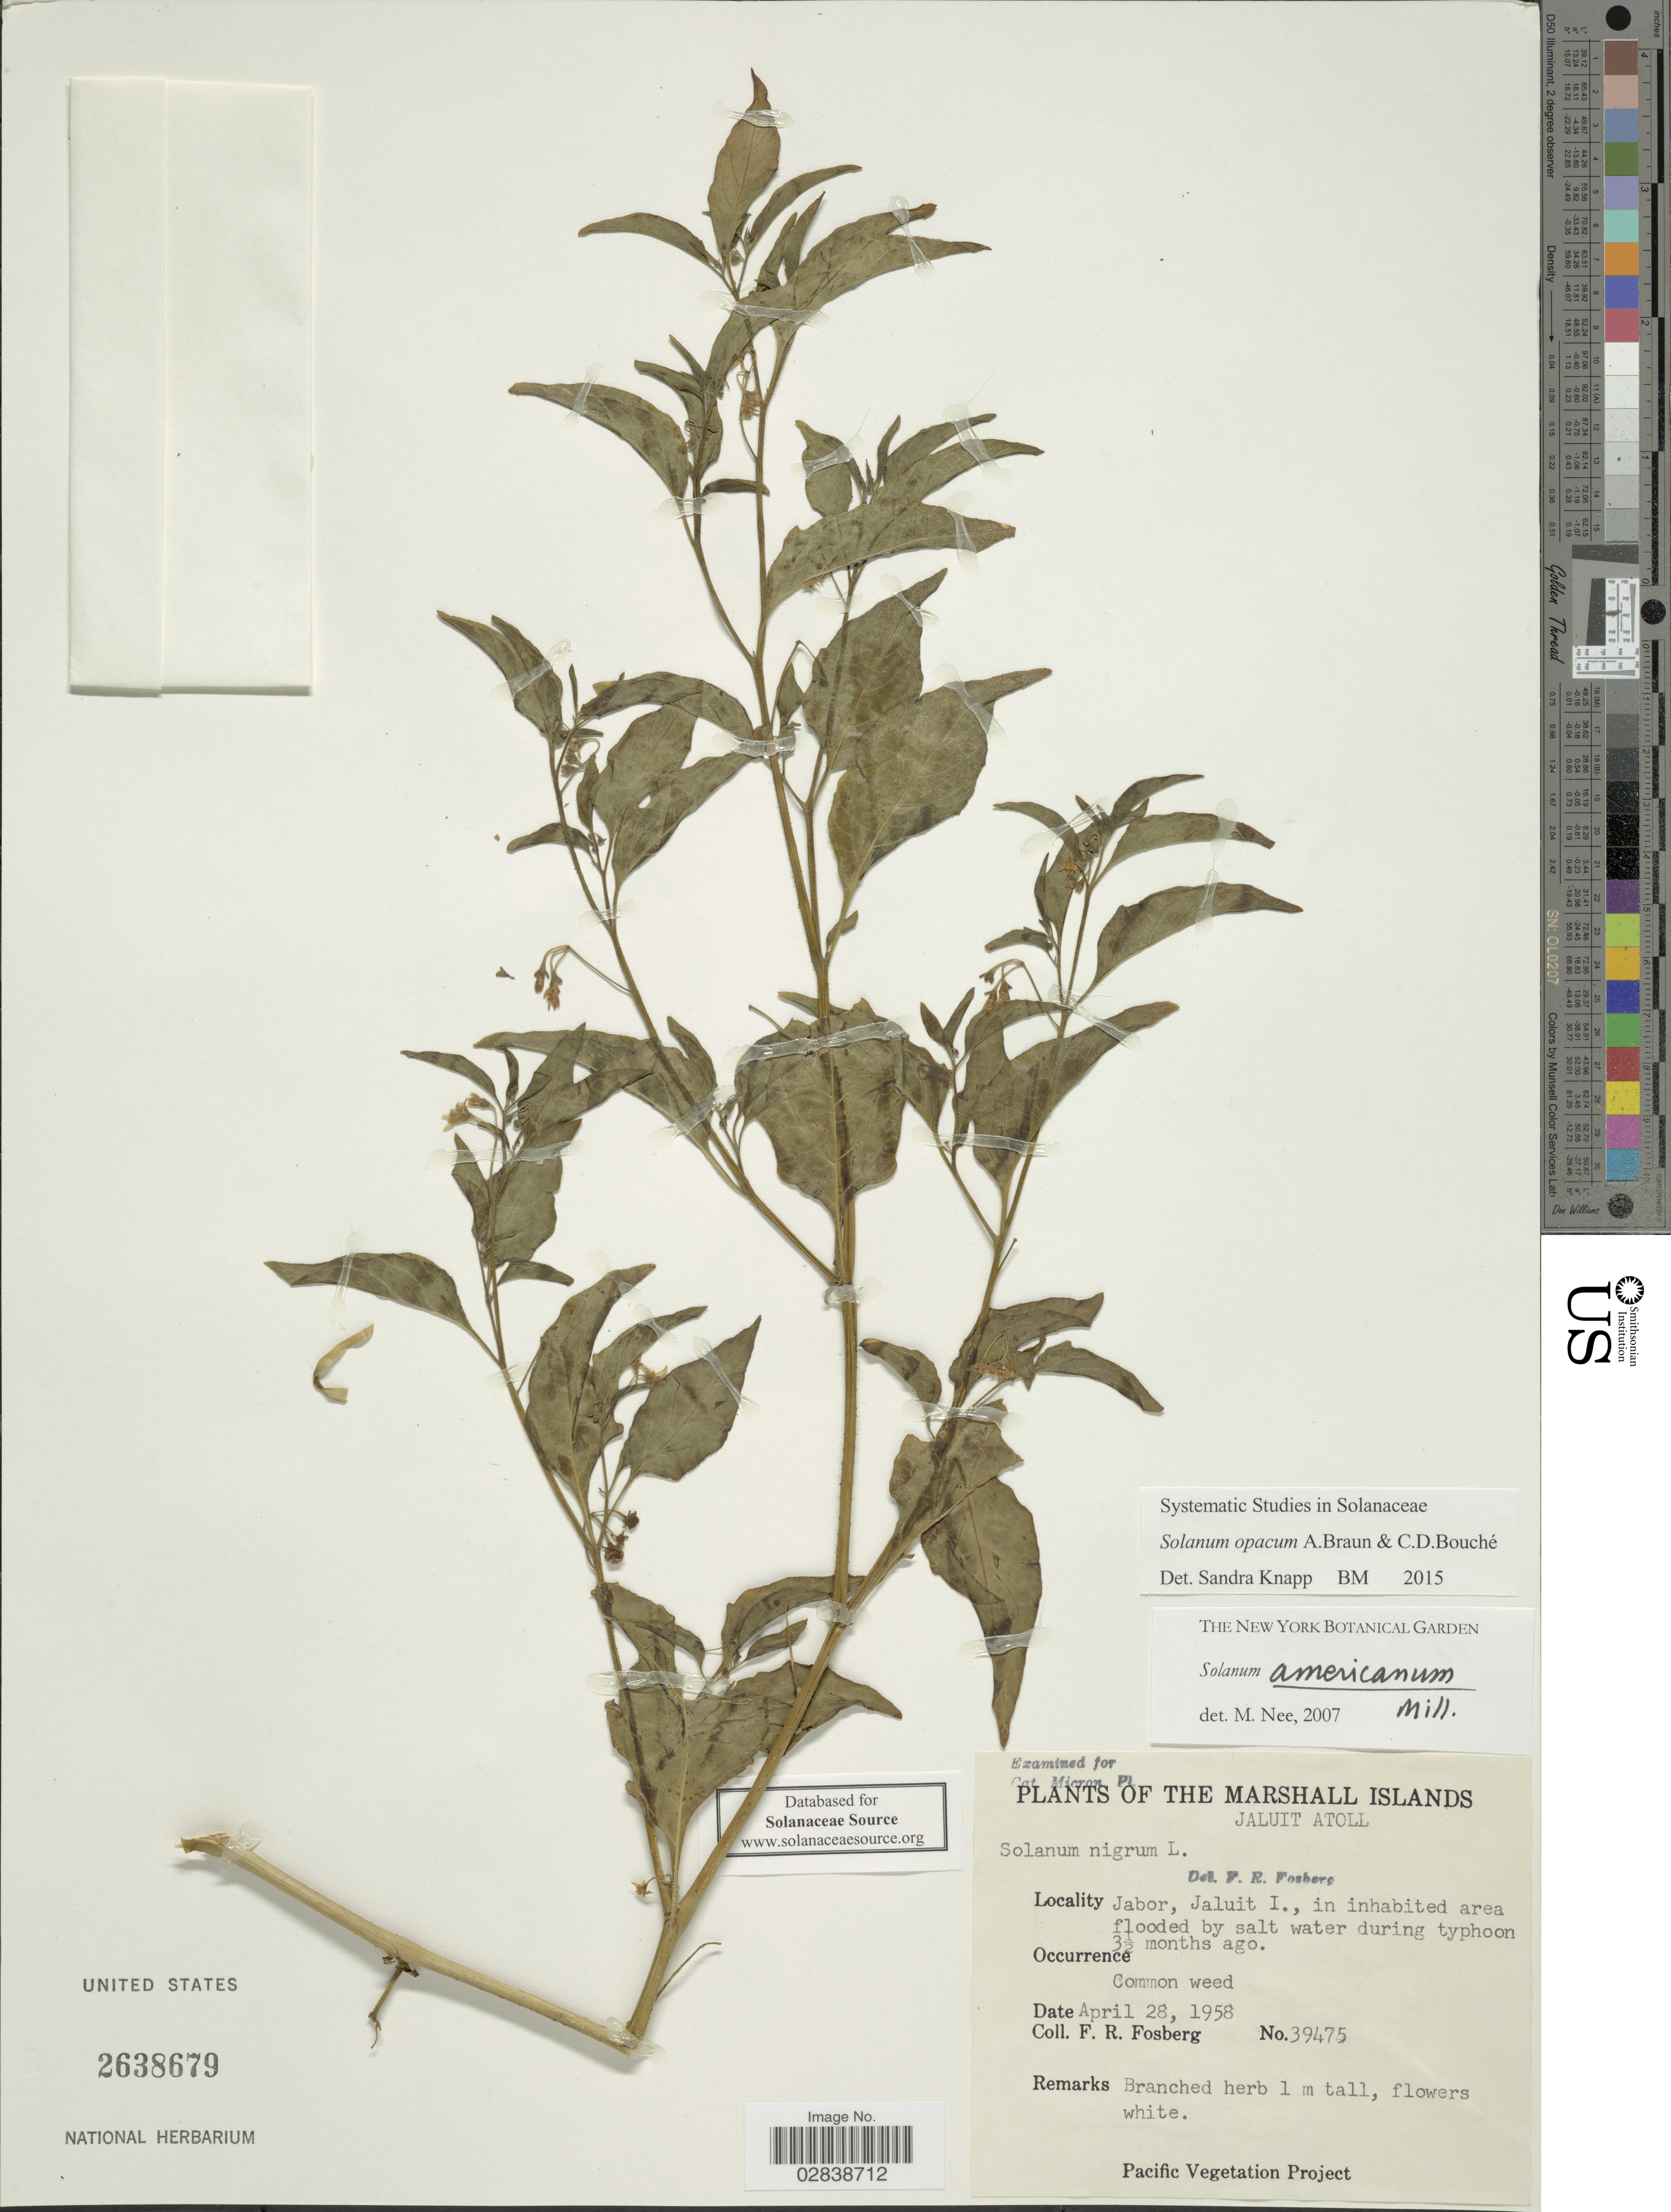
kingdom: Plantae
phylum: Tracheophyta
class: Magnoliopsida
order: Solanales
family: Solanaceae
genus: Solanum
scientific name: Solanum opacum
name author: A. Braun & C.D. Bouché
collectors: F. R. Fosberg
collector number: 39475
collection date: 1958-04-28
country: Marshall Islands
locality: Jaluit Atoll. Jabor, Jaluit I.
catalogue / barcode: US 2638679